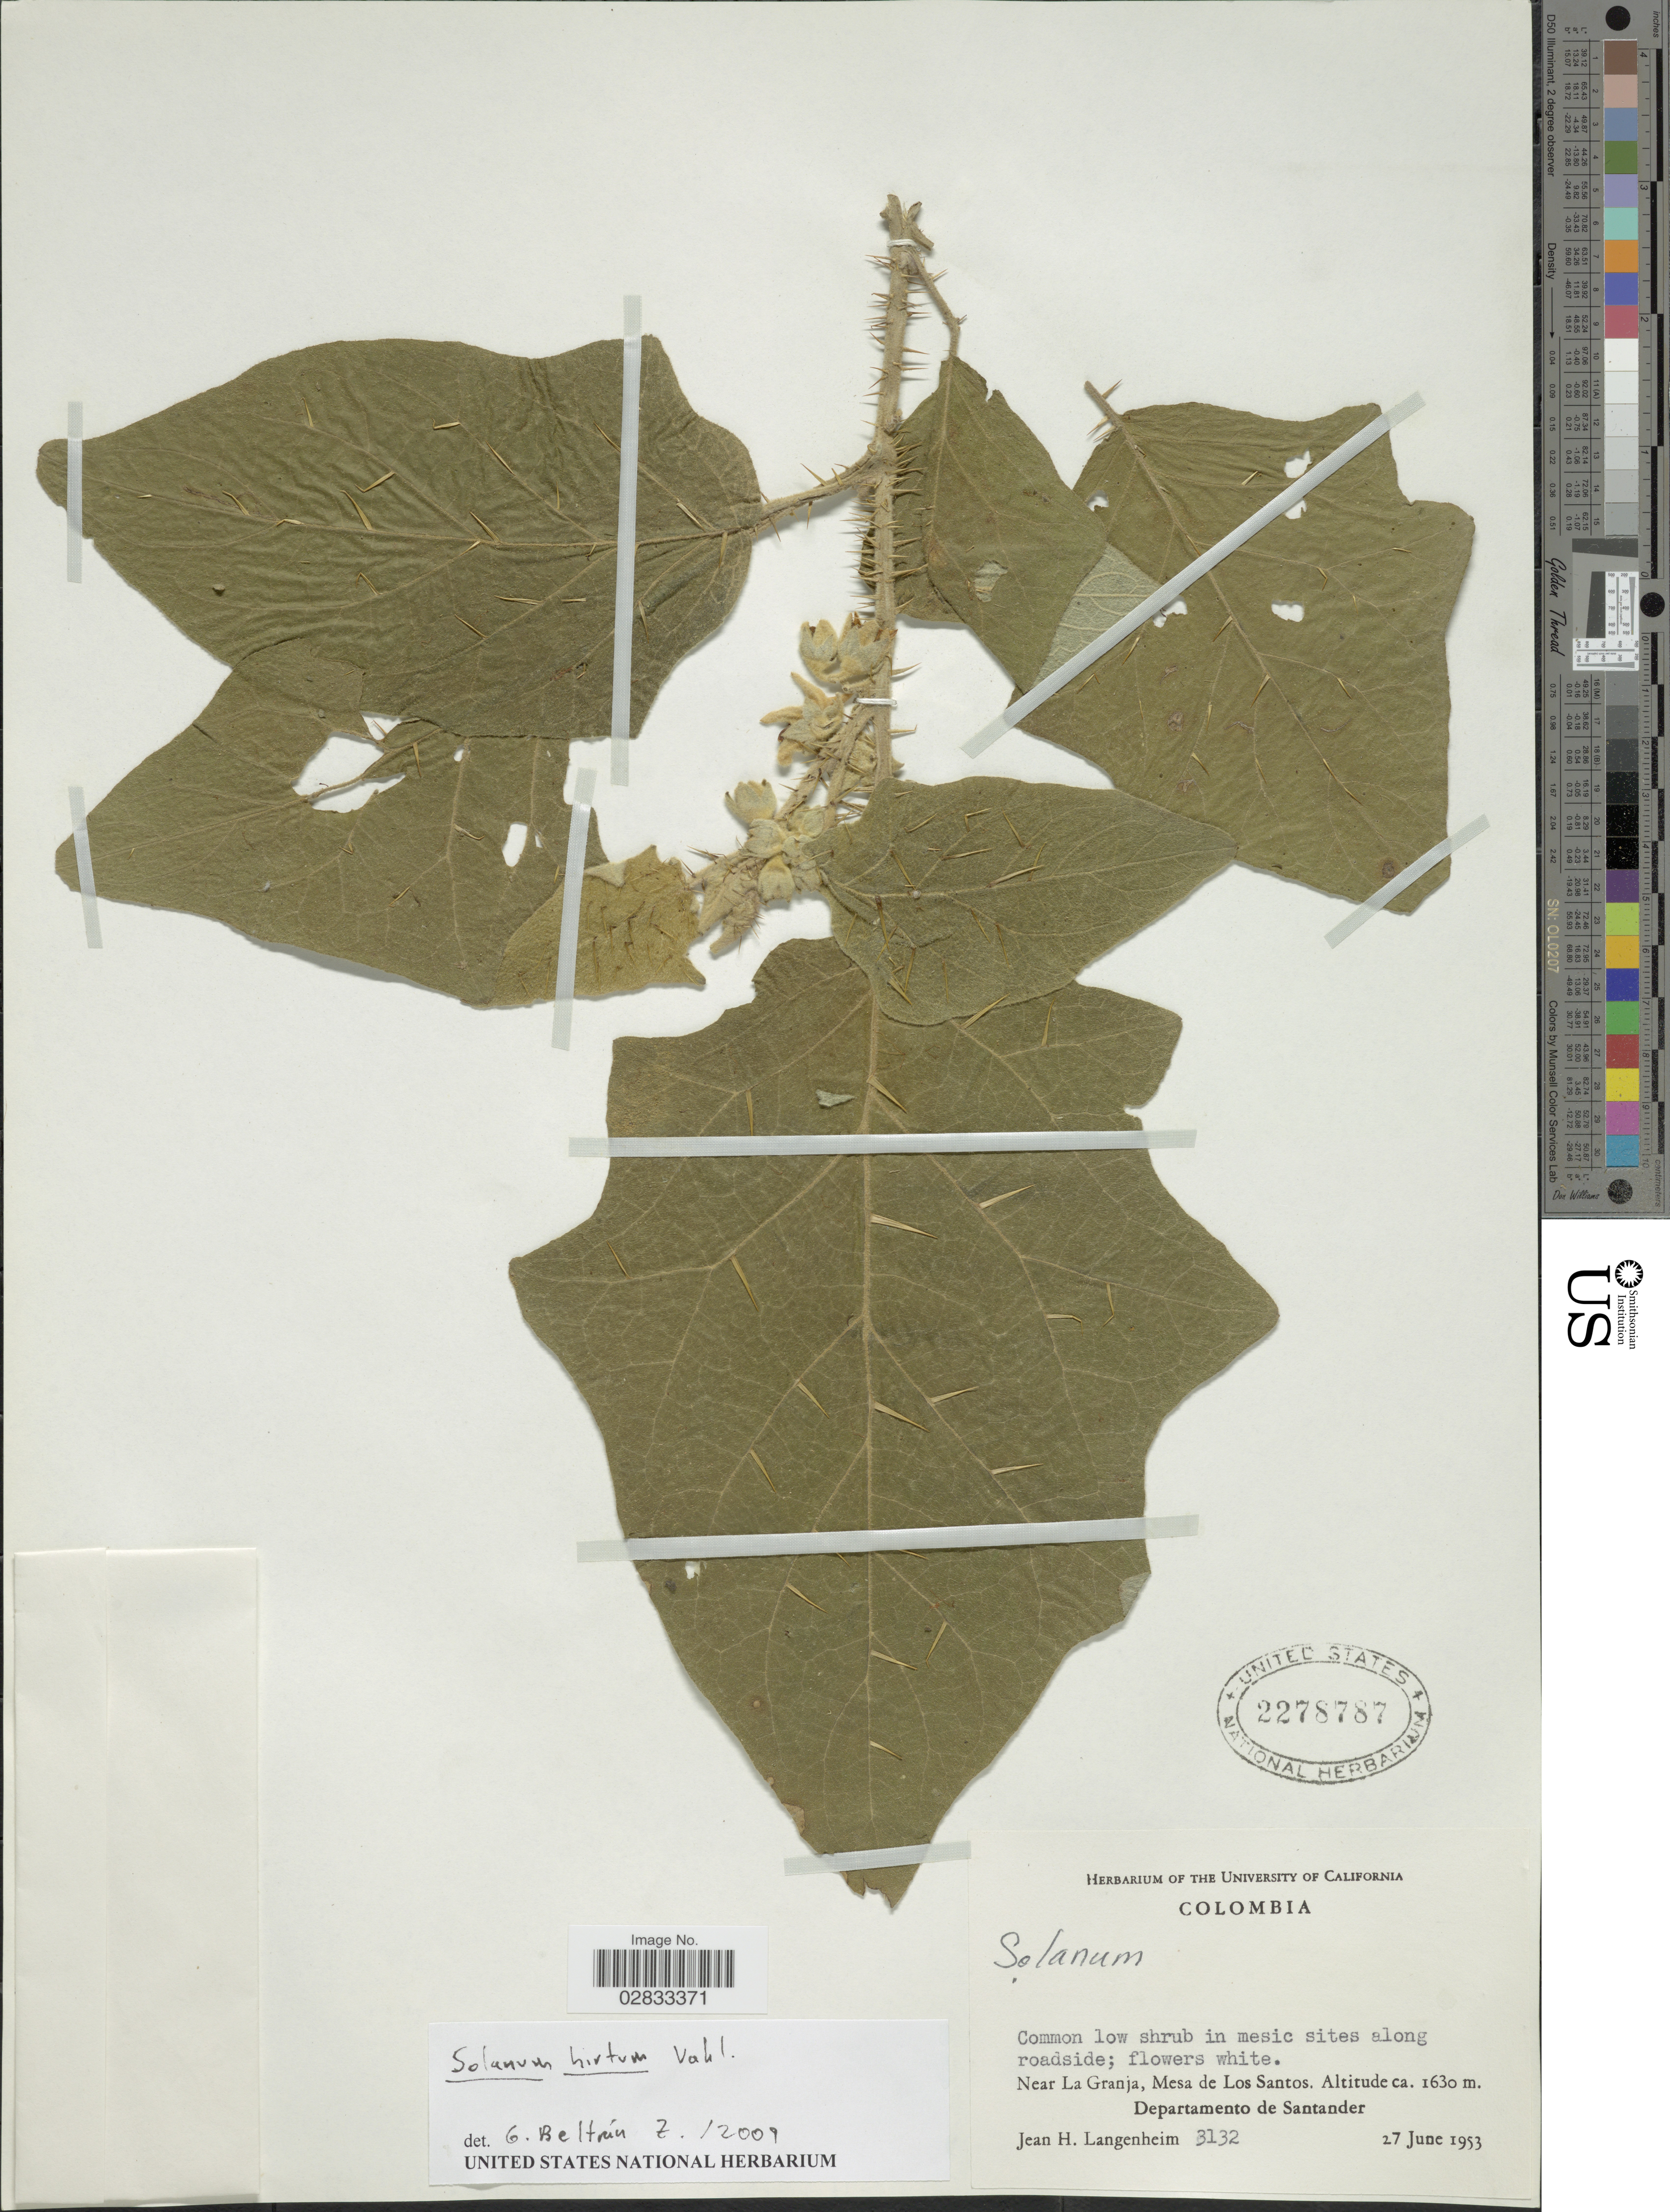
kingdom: Plantae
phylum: Tracheophyta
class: Magnoliopsida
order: Solanales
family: Solanaceae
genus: Solanum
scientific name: Solanum hirtum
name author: Vahl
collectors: J. H. Langenheim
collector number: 3132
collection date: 1953-06-27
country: Colombia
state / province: Santander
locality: Near La Granja, Mesa de Los Santos, Departamento de Santander.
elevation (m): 1630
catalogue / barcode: US 2278787